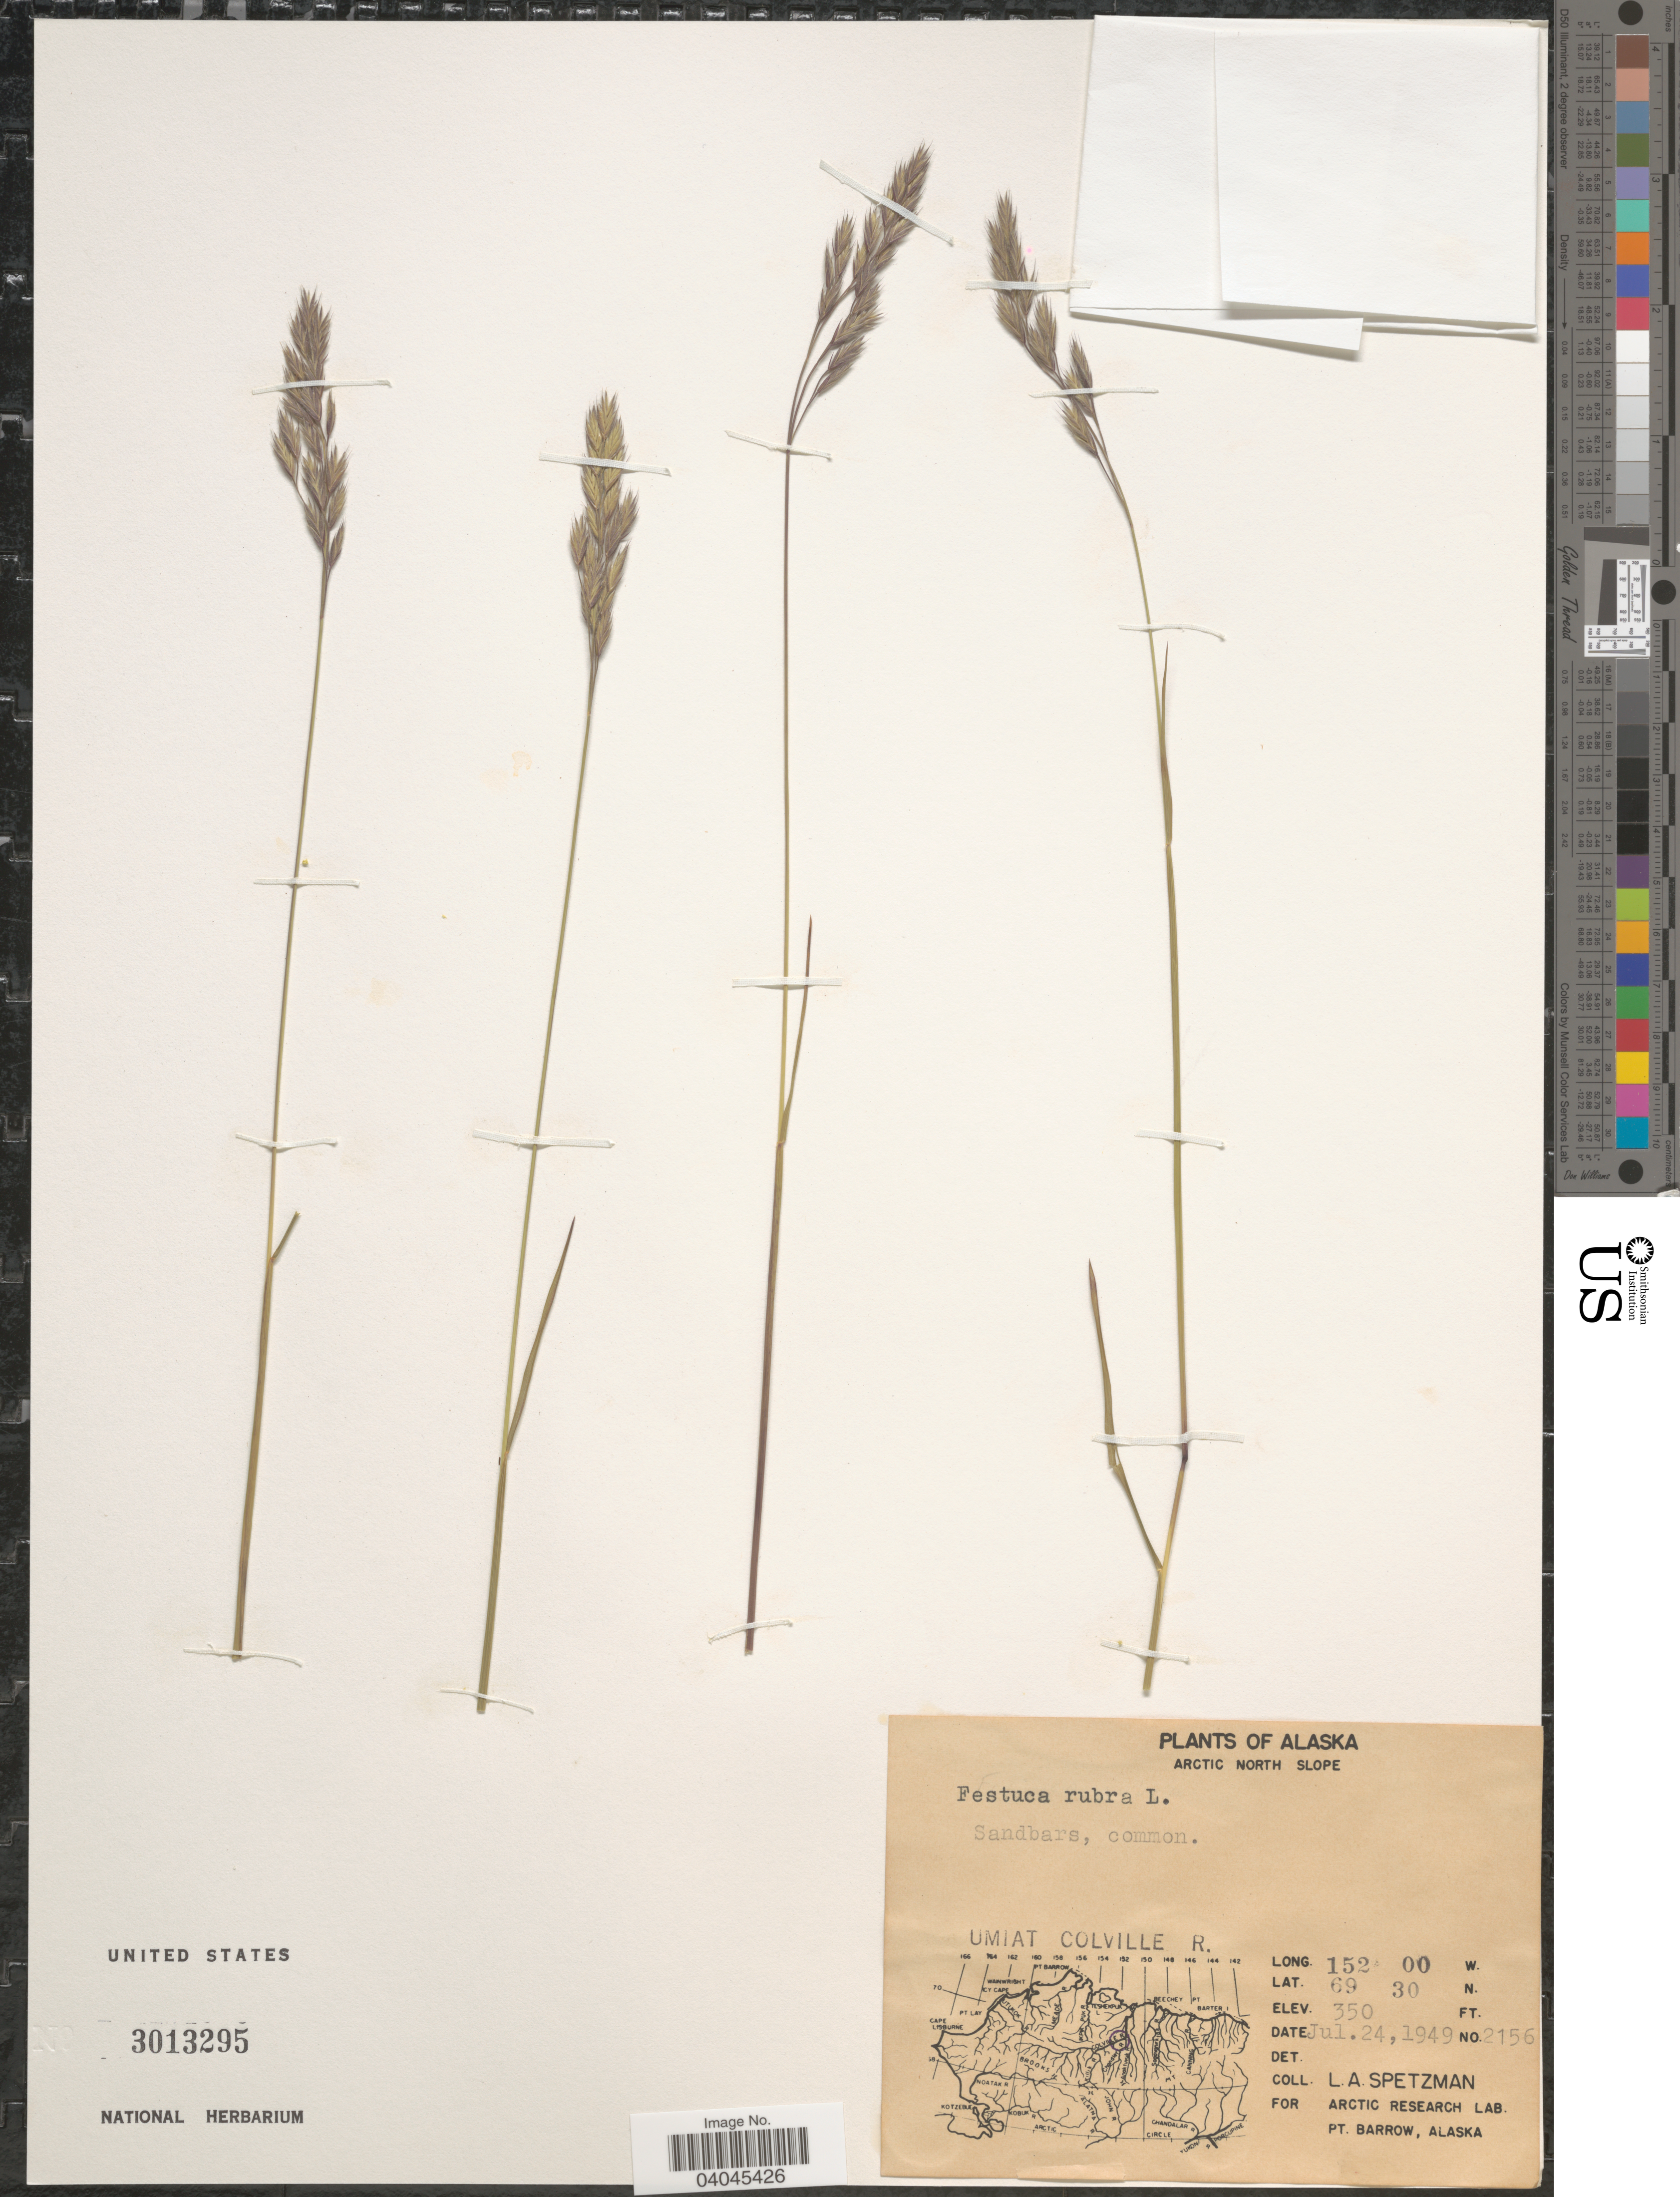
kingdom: Plantae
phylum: Tracheophyta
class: Liliopsida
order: Poales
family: Poaceae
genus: Festuca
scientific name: Festuca rubra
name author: L.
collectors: L. Spetzman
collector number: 2156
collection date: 1949-07-24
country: United States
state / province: Alaska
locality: Arctic North Slope. Umiat Colville R.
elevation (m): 107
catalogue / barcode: US 3013295